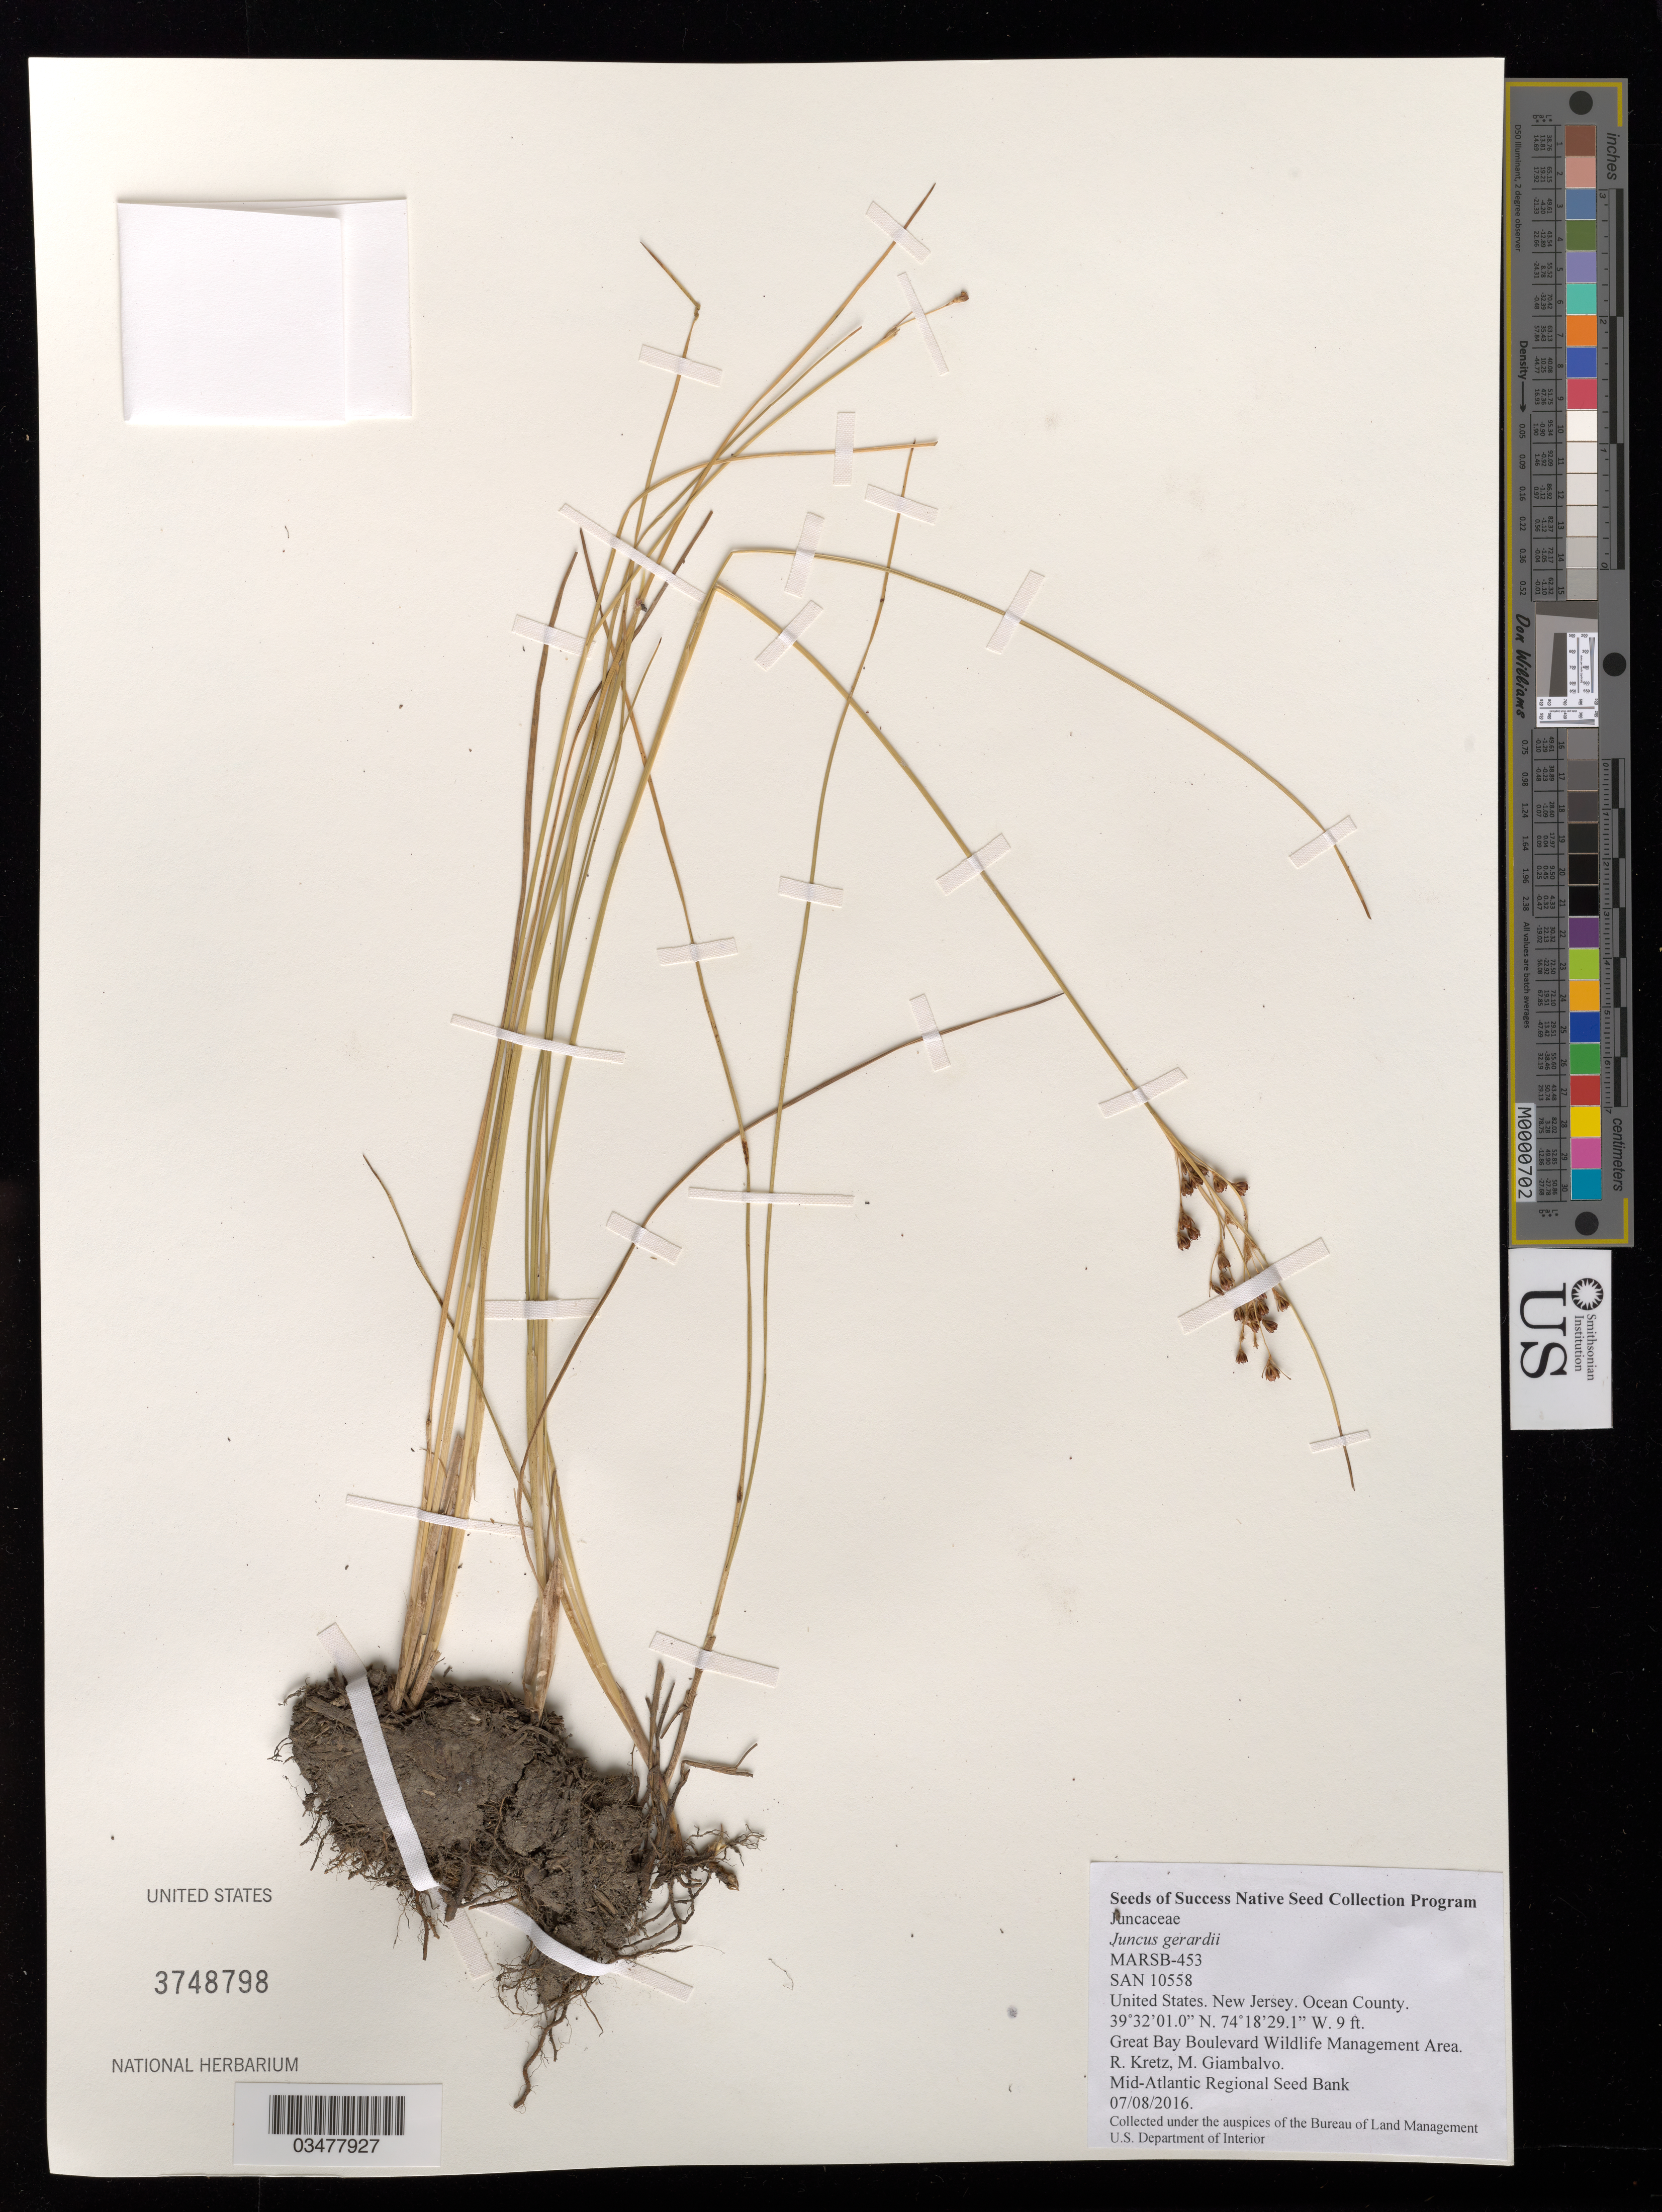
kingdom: Plantae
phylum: Tracheophyta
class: Liliopsida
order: Poales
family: Juncaceae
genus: Juncus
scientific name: Juncus gerardi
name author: Loisel.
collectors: R. Kretz & M. Giambalvo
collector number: MARSB-453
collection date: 2016-07-08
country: United States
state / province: New Jersey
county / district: Ocean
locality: Great Bay Blvd. Wildlife Management Area, Great Bay Blvd.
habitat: Brackish/ Salt Marsh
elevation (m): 3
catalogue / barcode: US 3748798